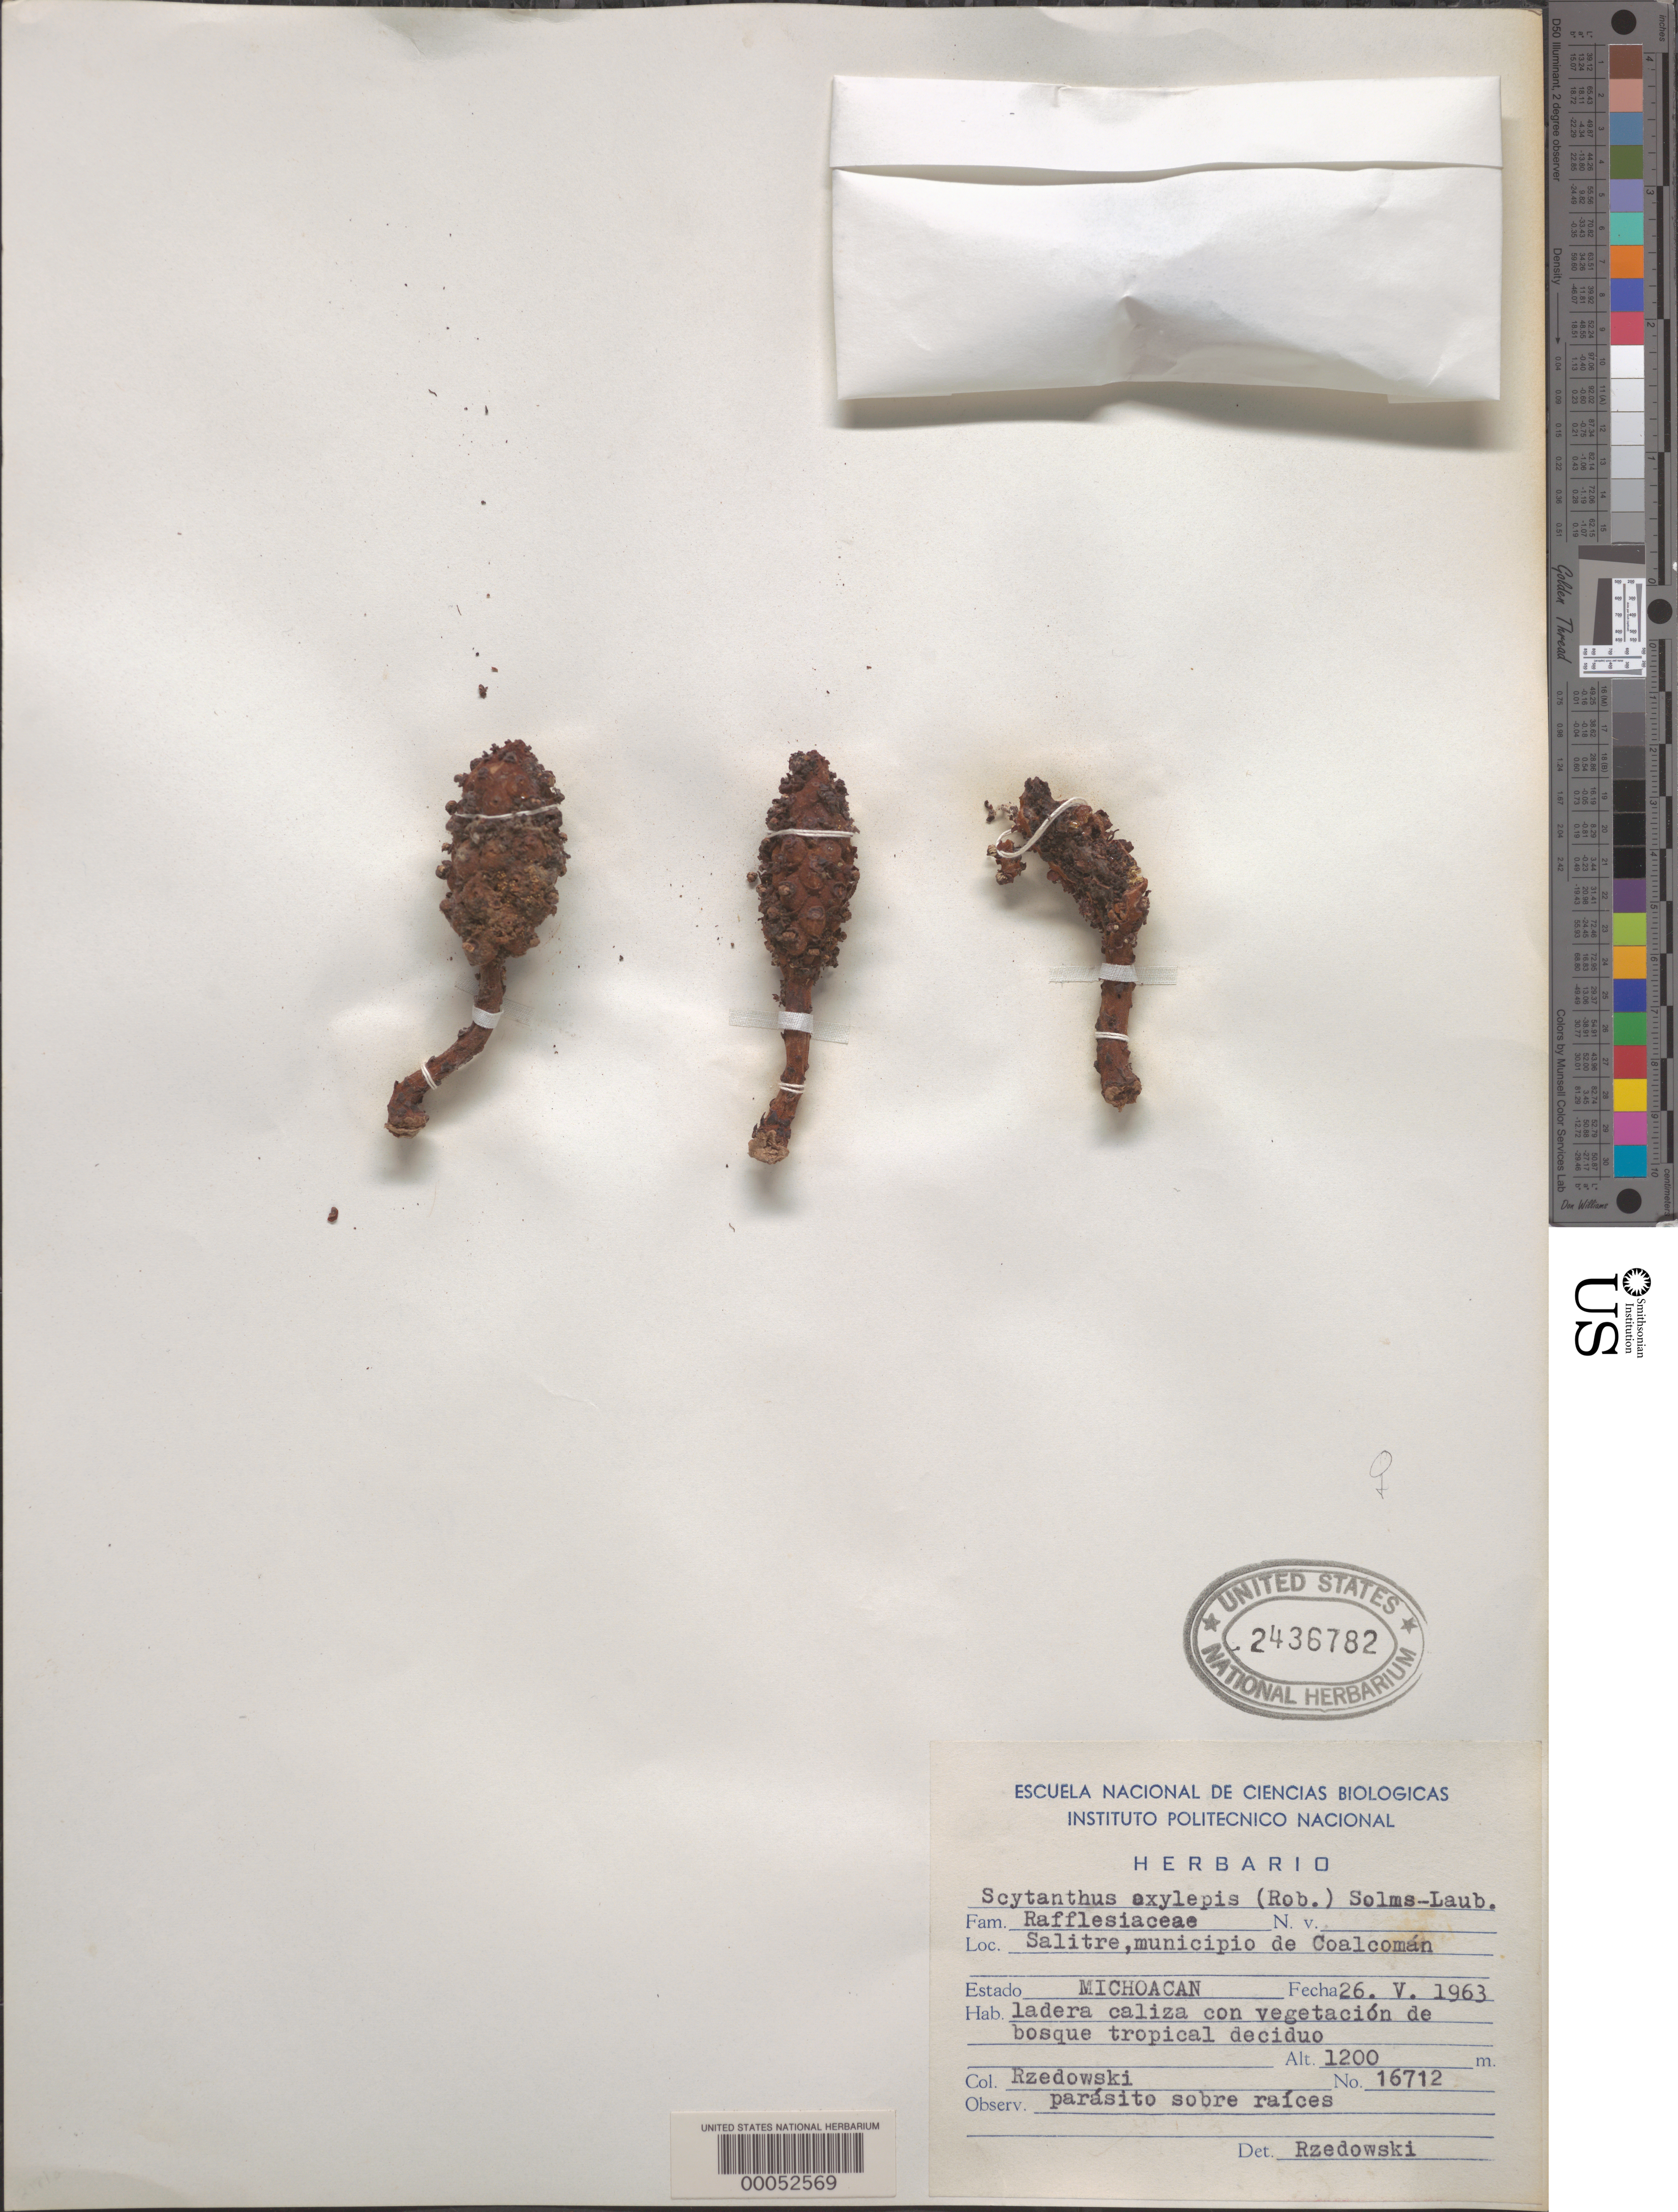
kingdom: Plantae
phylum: Tracheophyta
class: Magnoliopsida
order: Malvales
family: Cytinaceae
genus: Bdallophytum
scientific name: Bdallophytum oxylepis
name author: (B.L. Rob.) Harms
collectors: Rzedowski, --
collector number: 16712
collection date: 1963-05-26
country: Mexico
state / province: Michoacán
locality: Salitre, municipio de Coalcomán.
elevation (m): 1200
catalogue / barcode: US 2436782